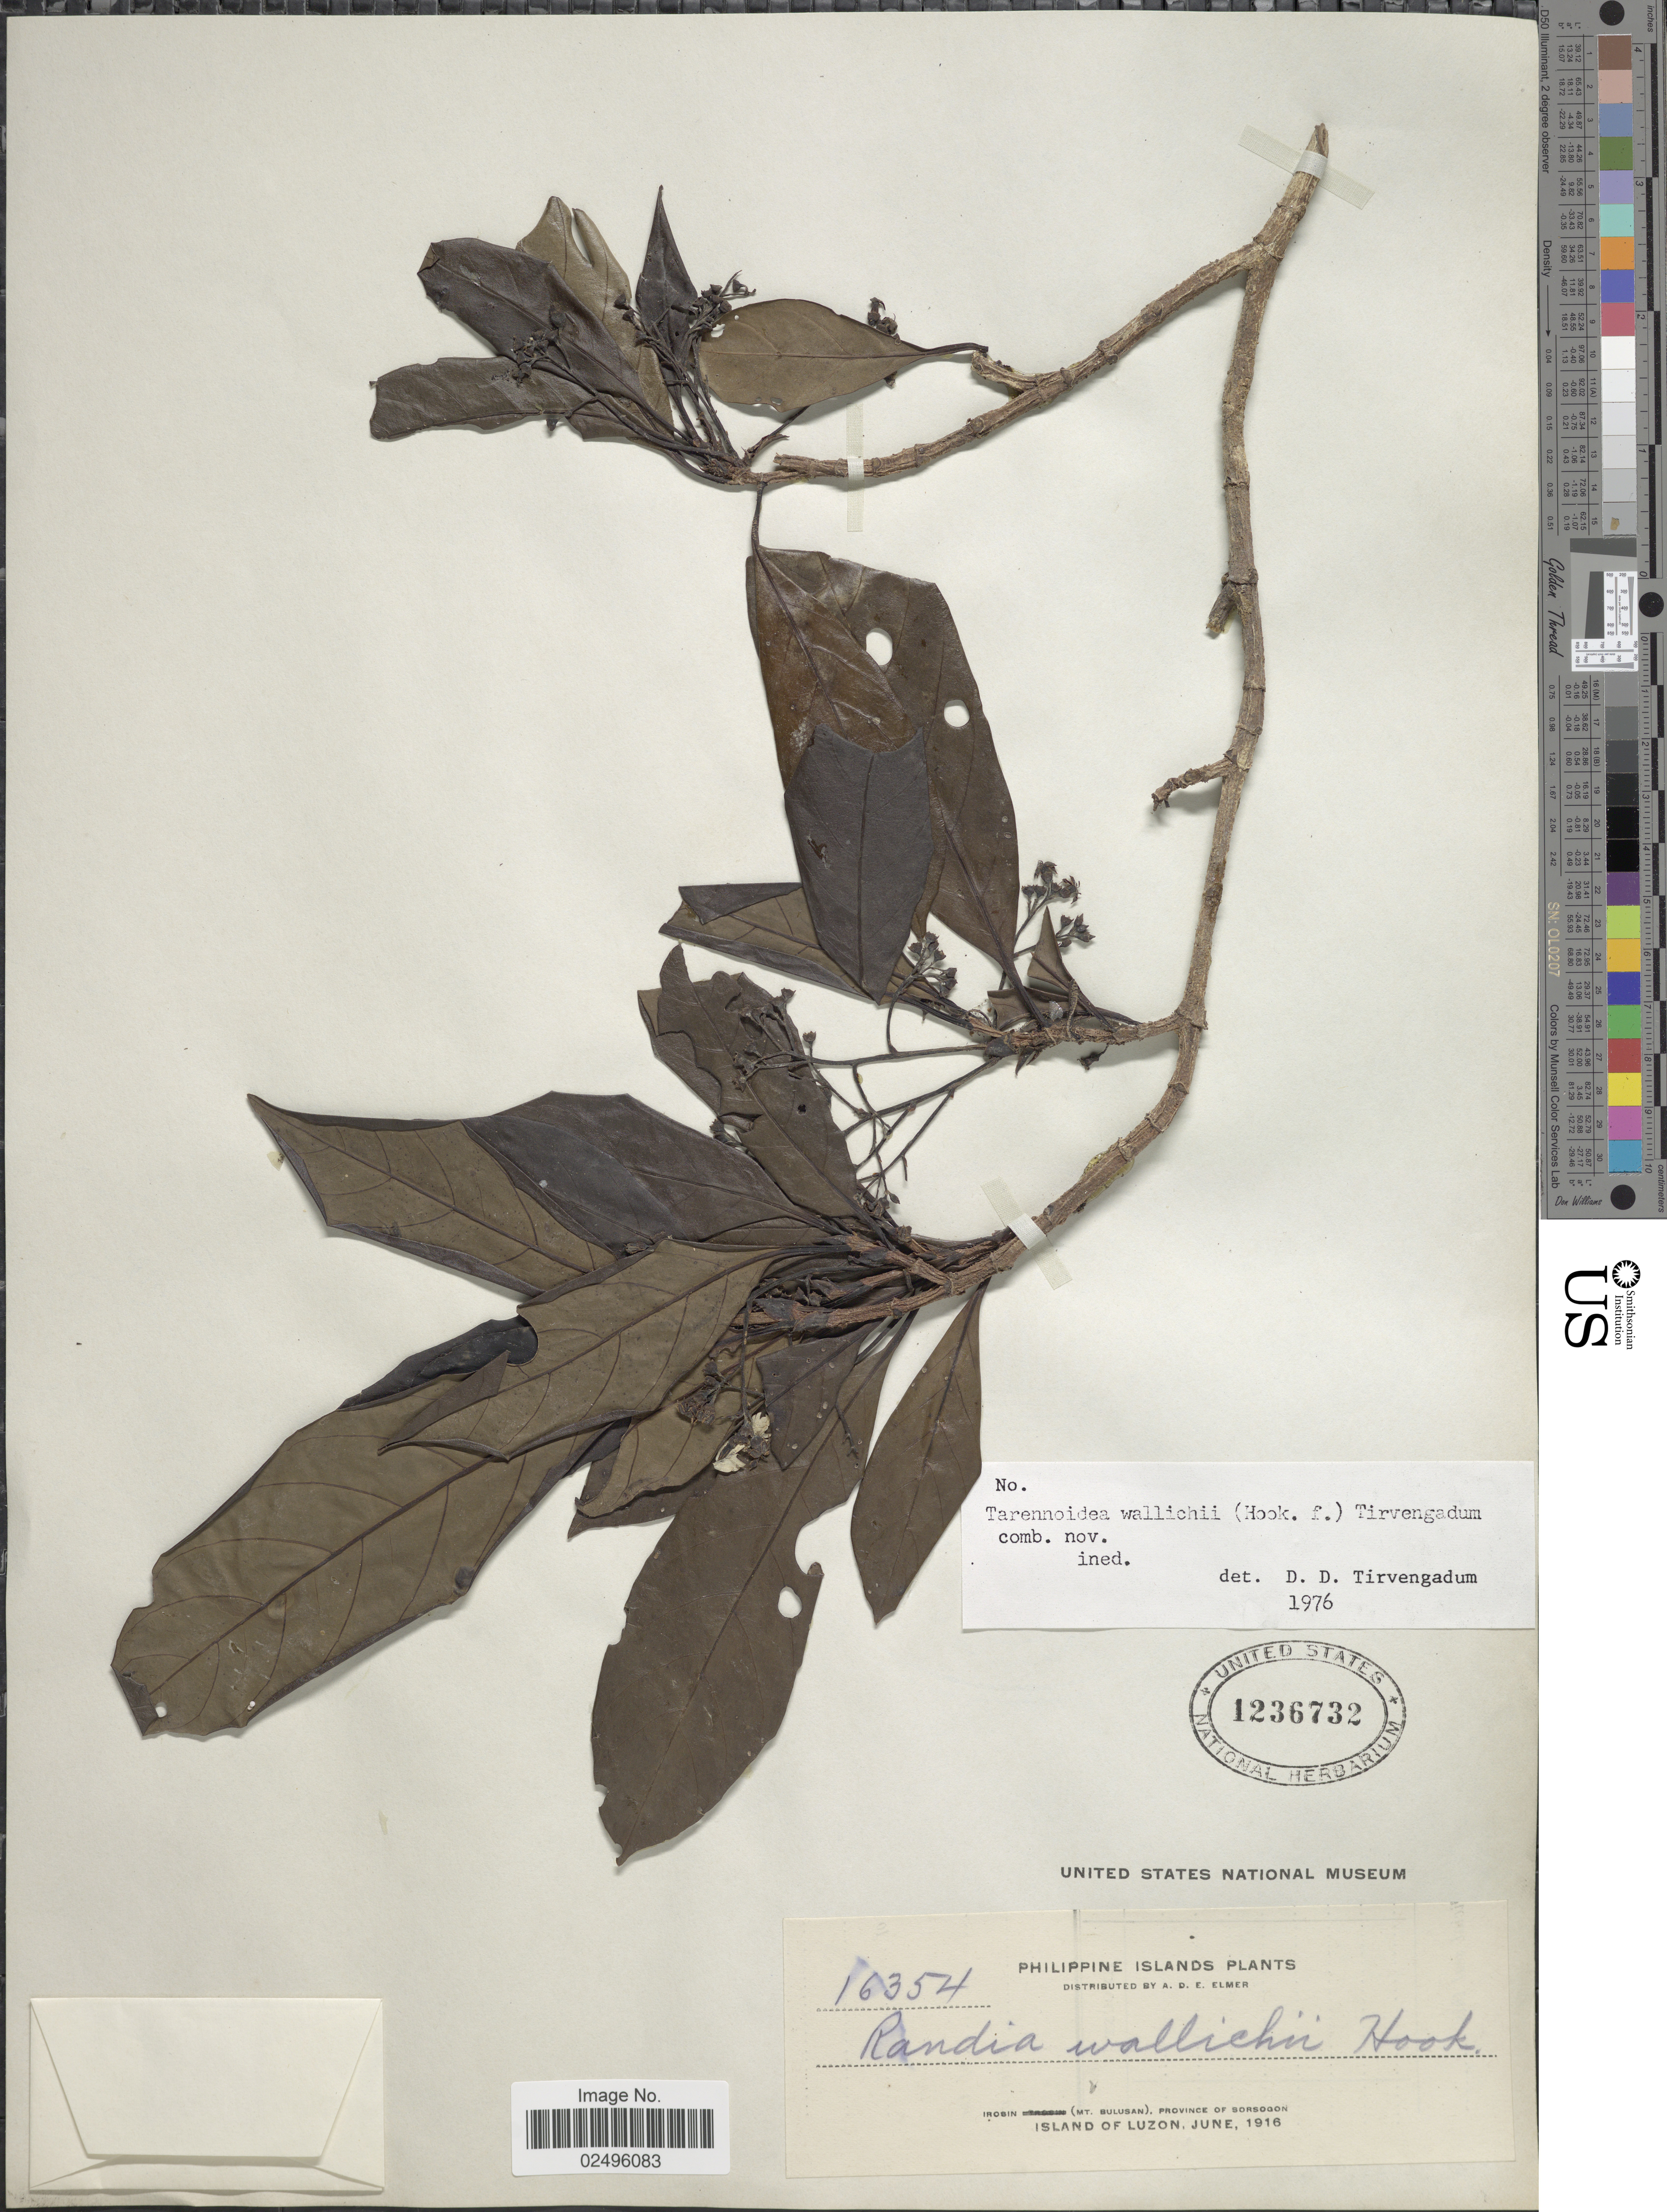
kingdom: Plantae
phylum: Tracheophyta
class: Magnoliopsida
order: Gentianales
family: Rubiaceae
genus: Tarennoidea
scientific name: Tarennoidea wallichii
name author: (Hook. f.) Tirveng. & Sastre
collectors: A. D. E. Elmer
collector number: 16354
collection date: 1916-06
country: Philippines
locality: Philippine Islands, Irosin (Mt Bulusan), Province of Sorsogon, Island of Luzon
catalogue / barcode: US 1236732